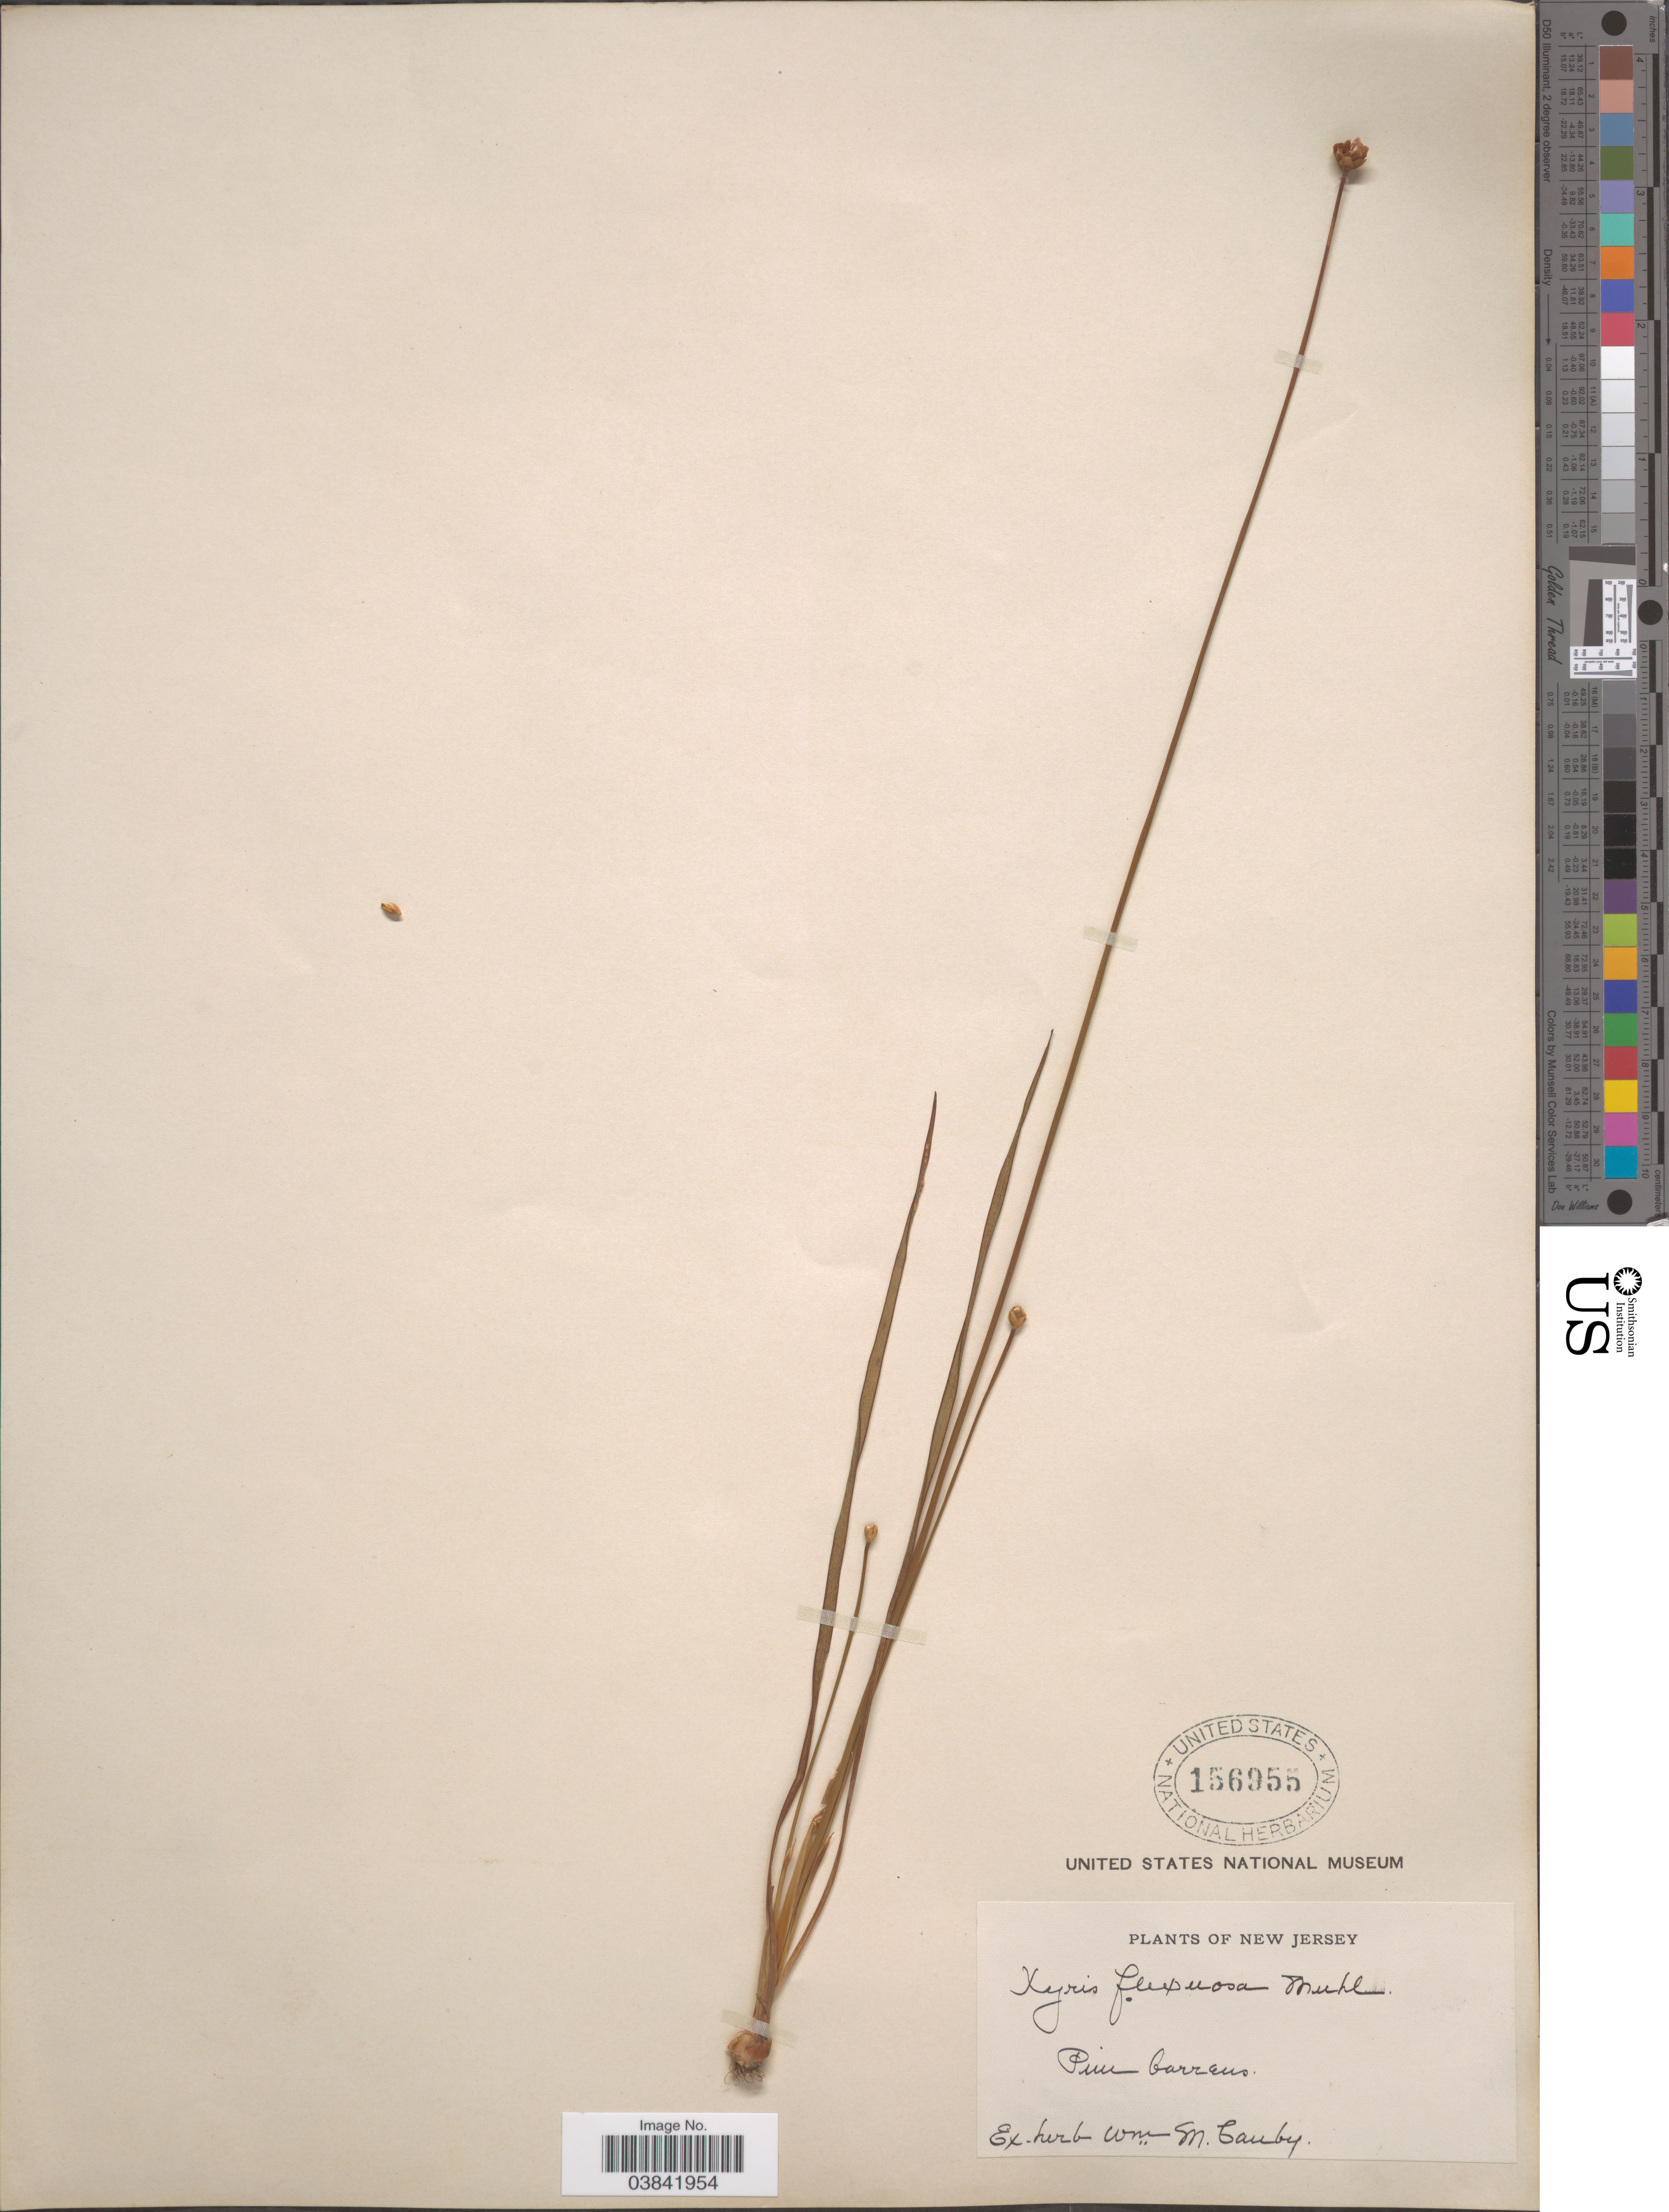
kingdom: Plantae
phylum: Tracheophyta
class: Liliopsida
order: Poales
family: Xyridaceae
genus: Xyris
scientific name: Xyris torta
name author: Sm.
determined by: Strong, Mark T., (BOT), Smithsonian Institution - National Museum of Natural History (UNITED STATES)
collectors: ex herb. W.M. Canby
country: United States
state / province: New Jersey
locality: Pine barrens.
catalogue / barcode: US 156955